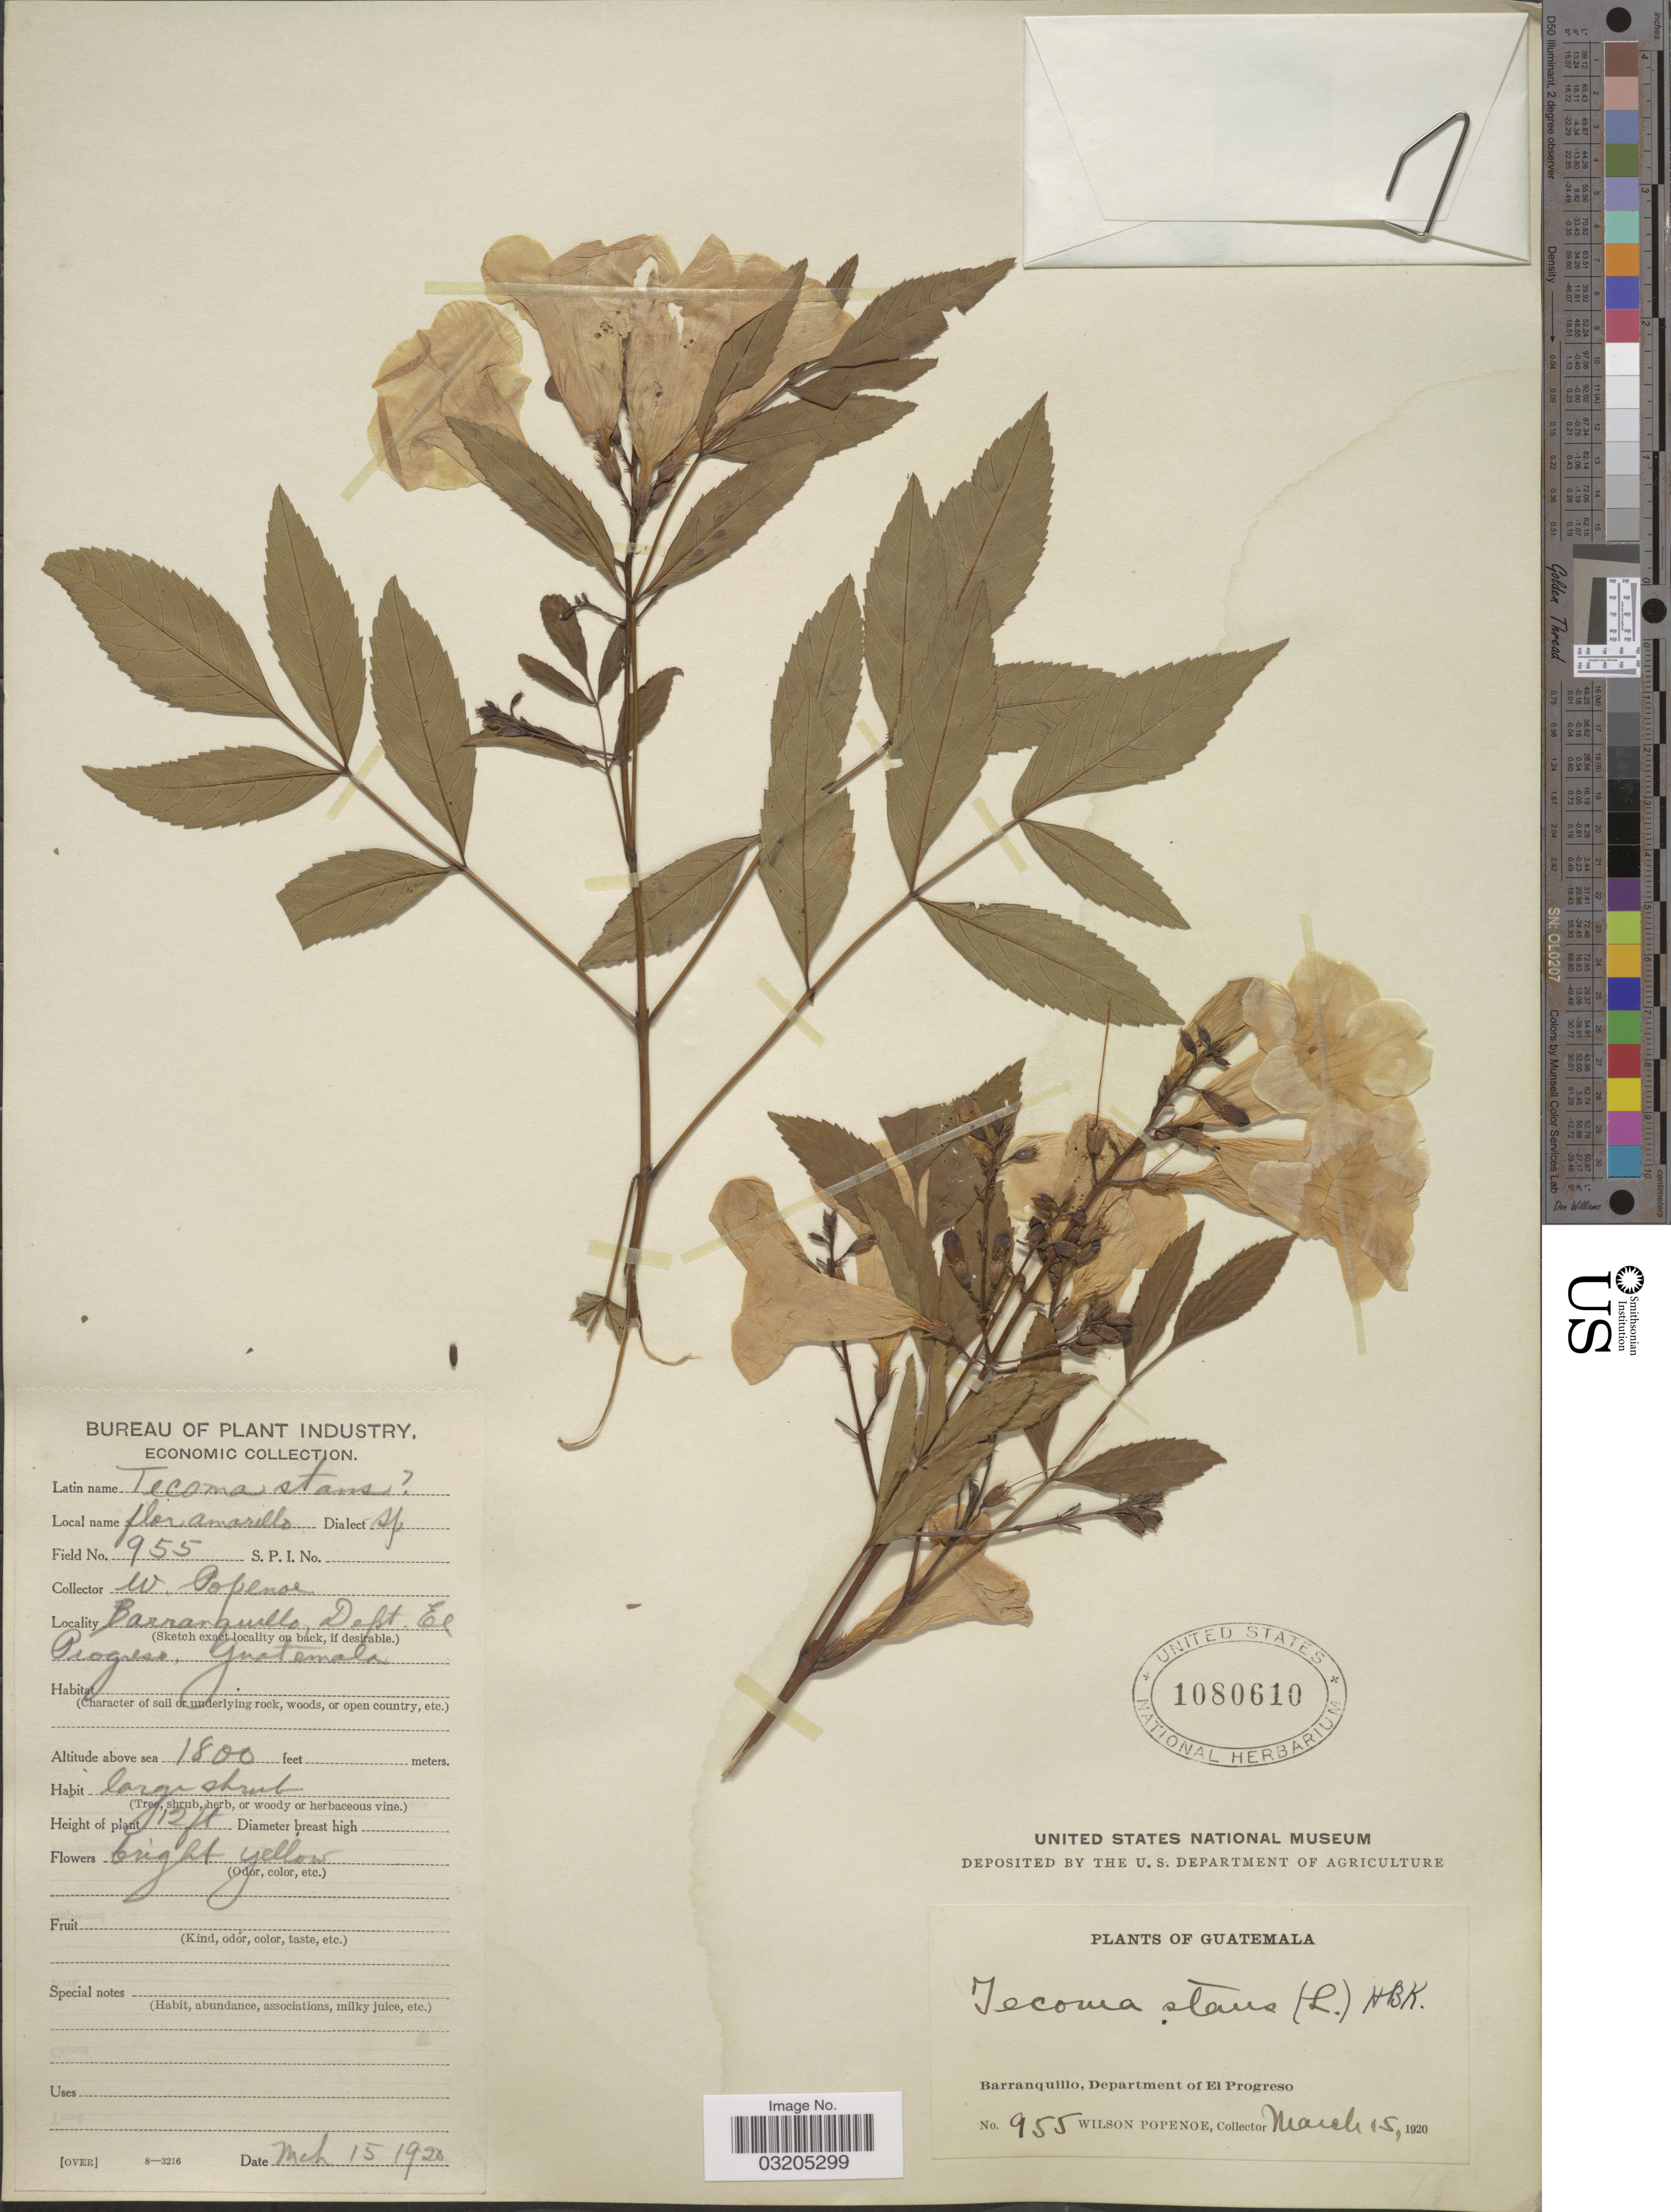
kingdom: Plantae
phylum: Tracheophyta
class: Magnoliopsida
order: Lamiales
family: Bignoniaceae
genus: Tecoma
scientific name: Tecoma stans var. stans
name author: (L.) Juss. ex Kunth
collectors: F. Popenoe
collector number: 955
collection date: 1920-03-15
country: Guatemala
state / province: El Progreso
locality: Barranquilla, Department of El Progreso.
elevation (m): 549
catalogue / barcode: US 1080610